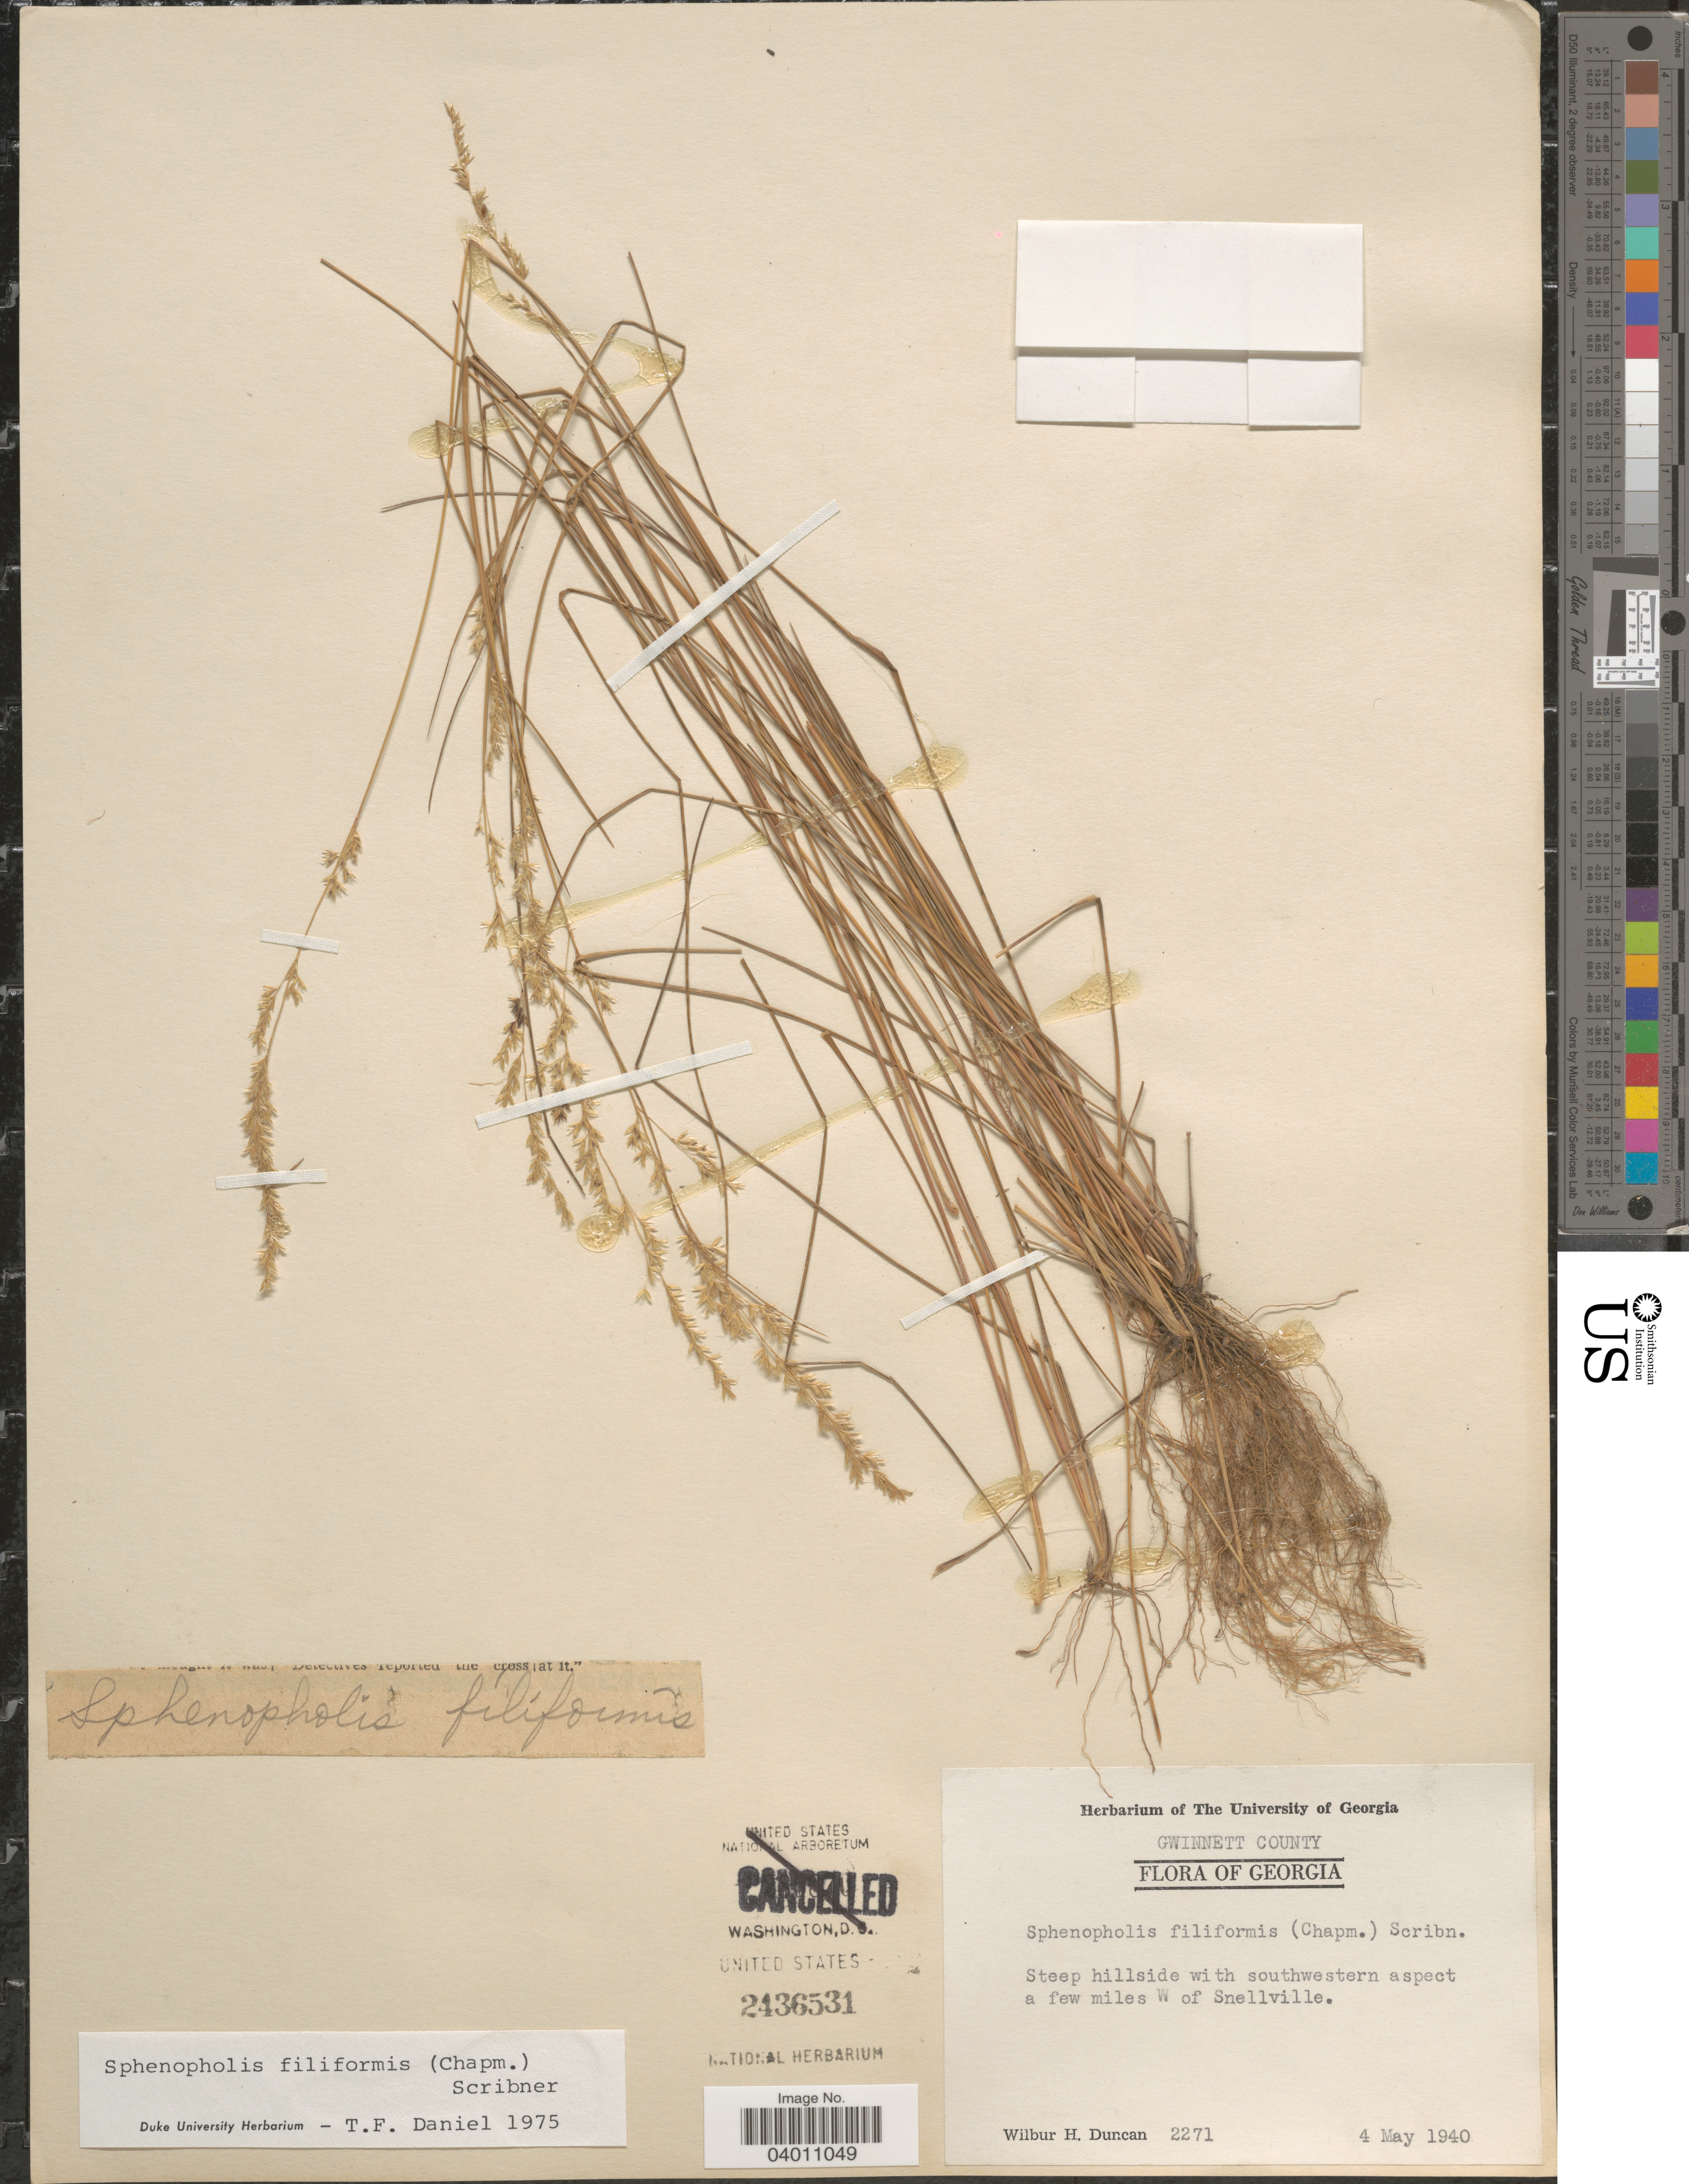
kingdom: Plantae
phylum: Tracheophyta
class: Liliopsida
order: Poales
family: Poaceae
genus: Sphenopholis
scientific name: Sphenopholis filiformis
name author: (Chapm.) Scribn.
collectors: W. H. Duncan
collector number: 2271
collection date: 1940-05-04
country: United States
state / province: Georgia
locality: Gwinnett County. Steep hillside with southwestern aspect a few miles W of Snellville.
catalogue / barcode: US 2436531